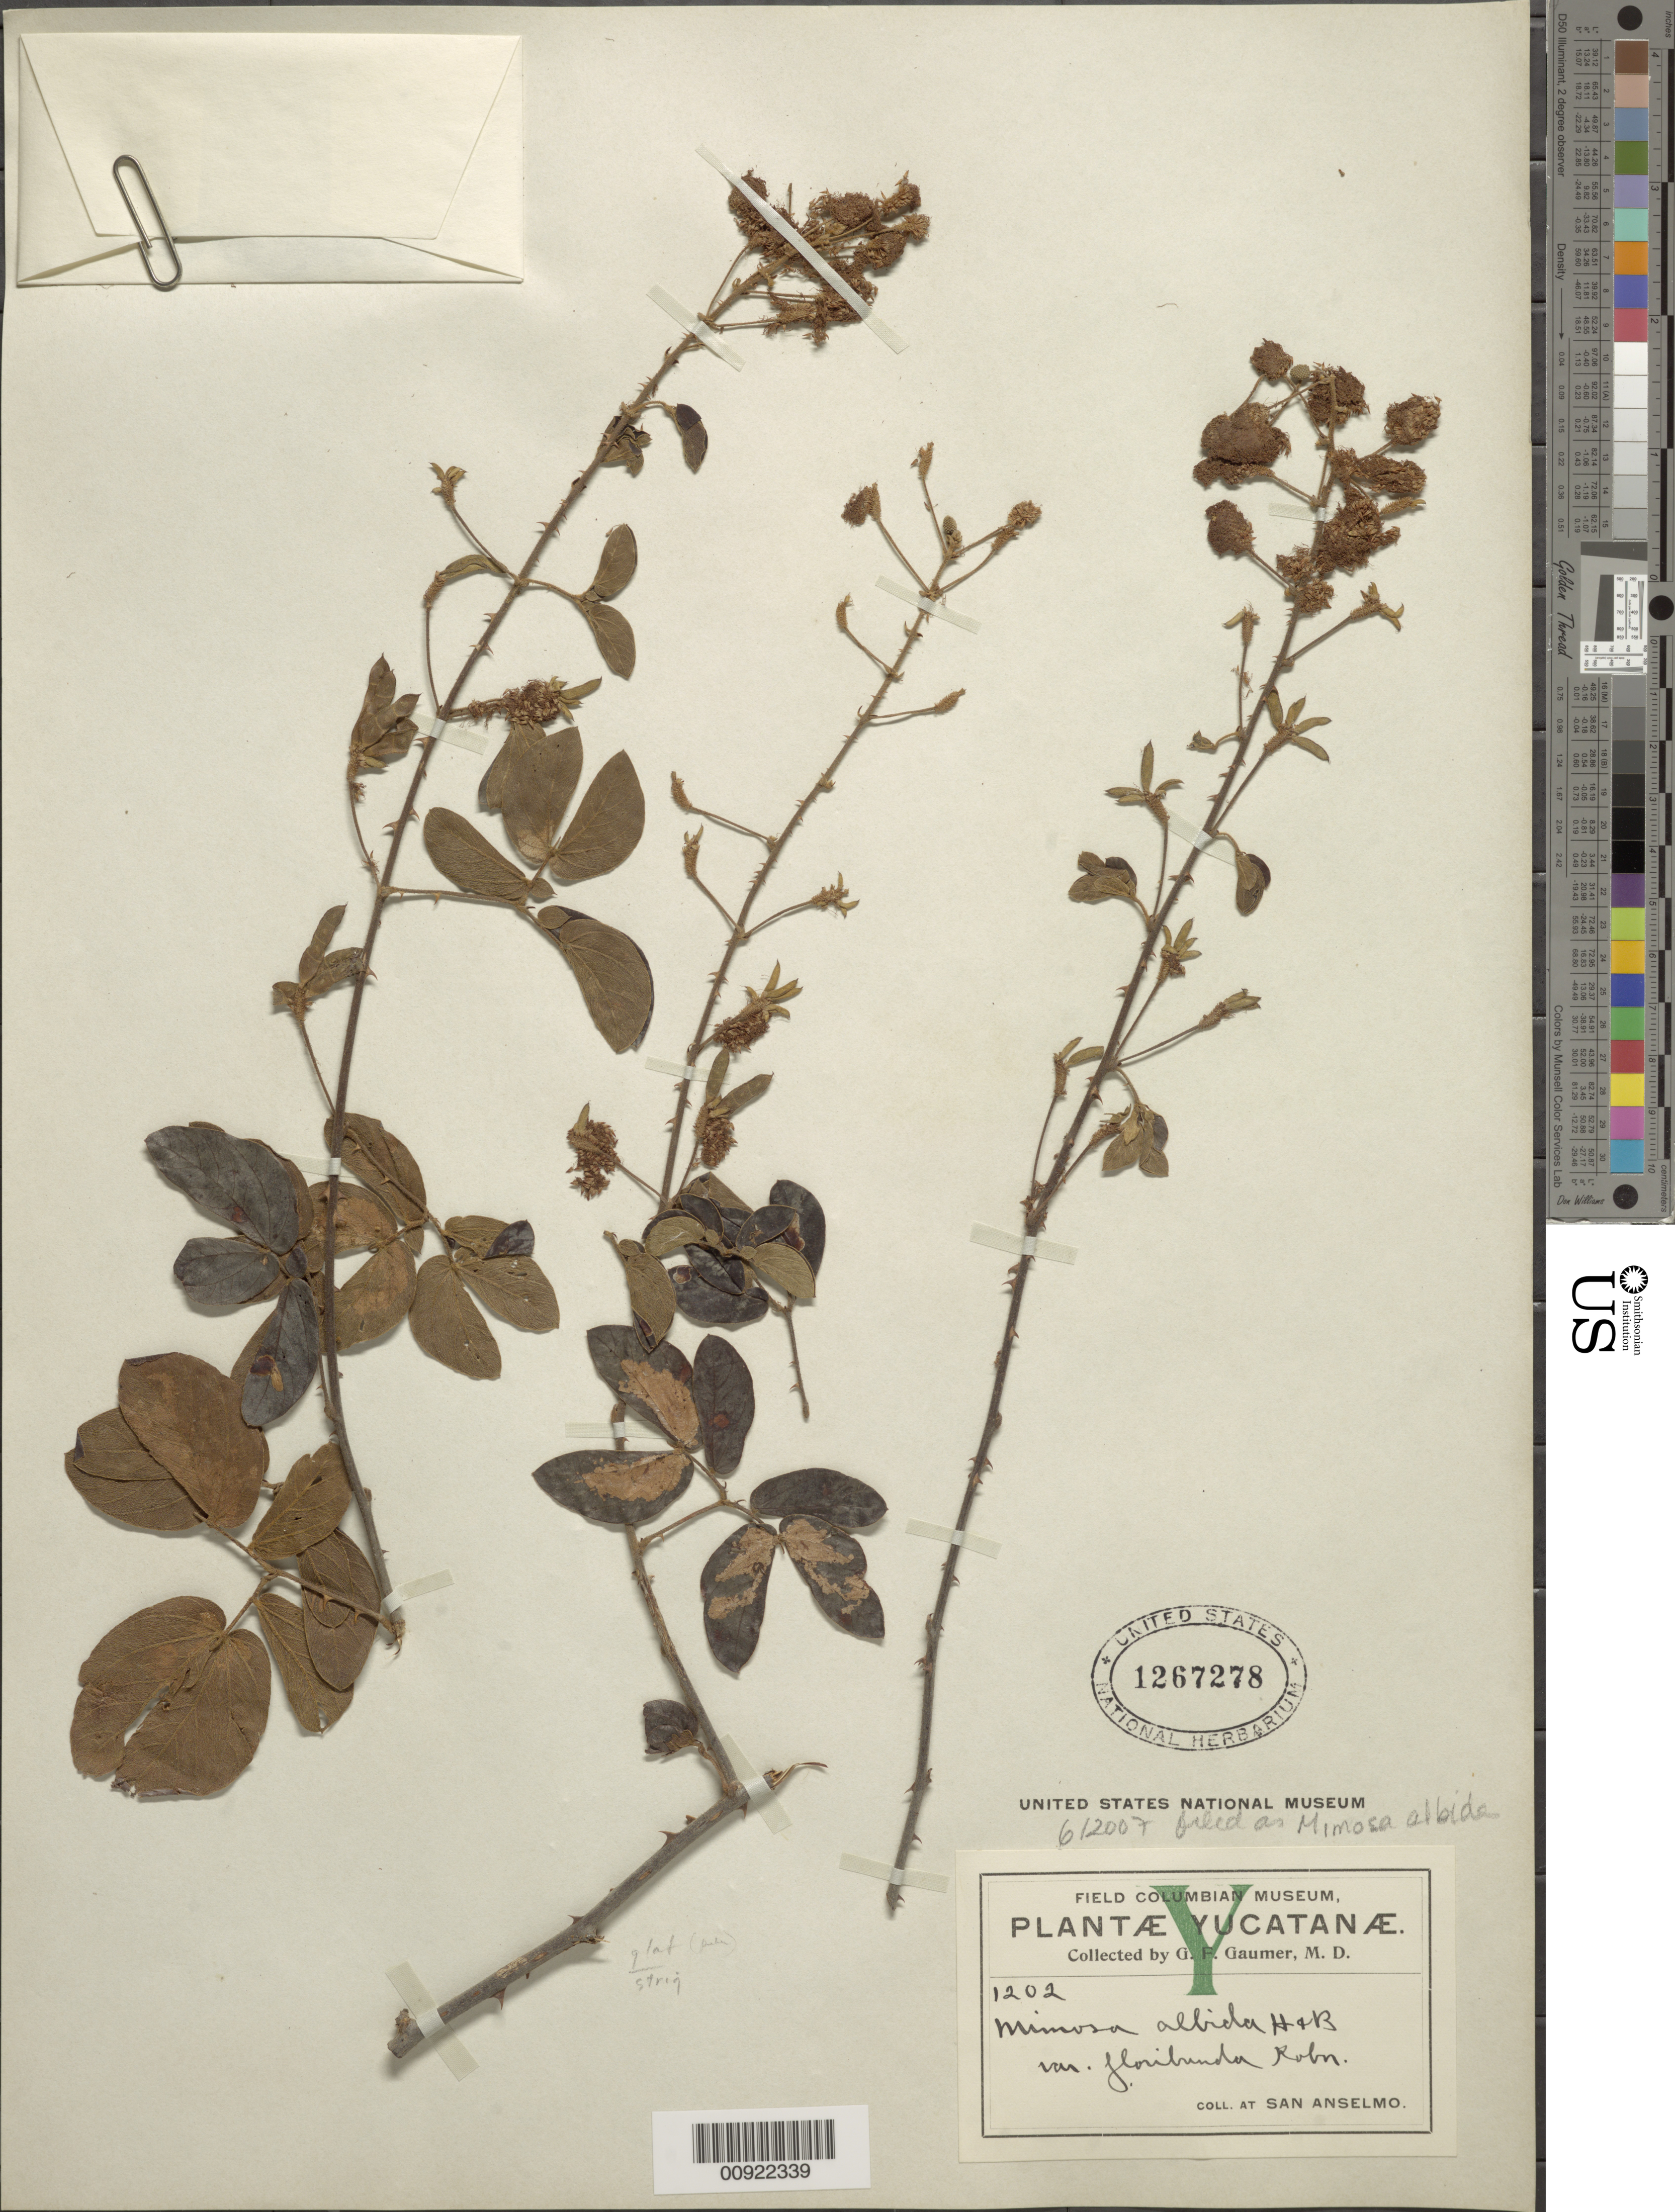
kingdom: Plantae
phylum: Tracheophyta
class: Magnoliopsida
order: Fabales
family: Fabaceae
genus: Mimosa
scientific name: Mimosa albida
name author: Humb. & Bonpl. ex Willd.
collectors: G. F. Gaumer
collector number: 1202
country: Mexico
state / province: Yucatán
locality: Yucatán.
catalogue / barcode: US 1267278